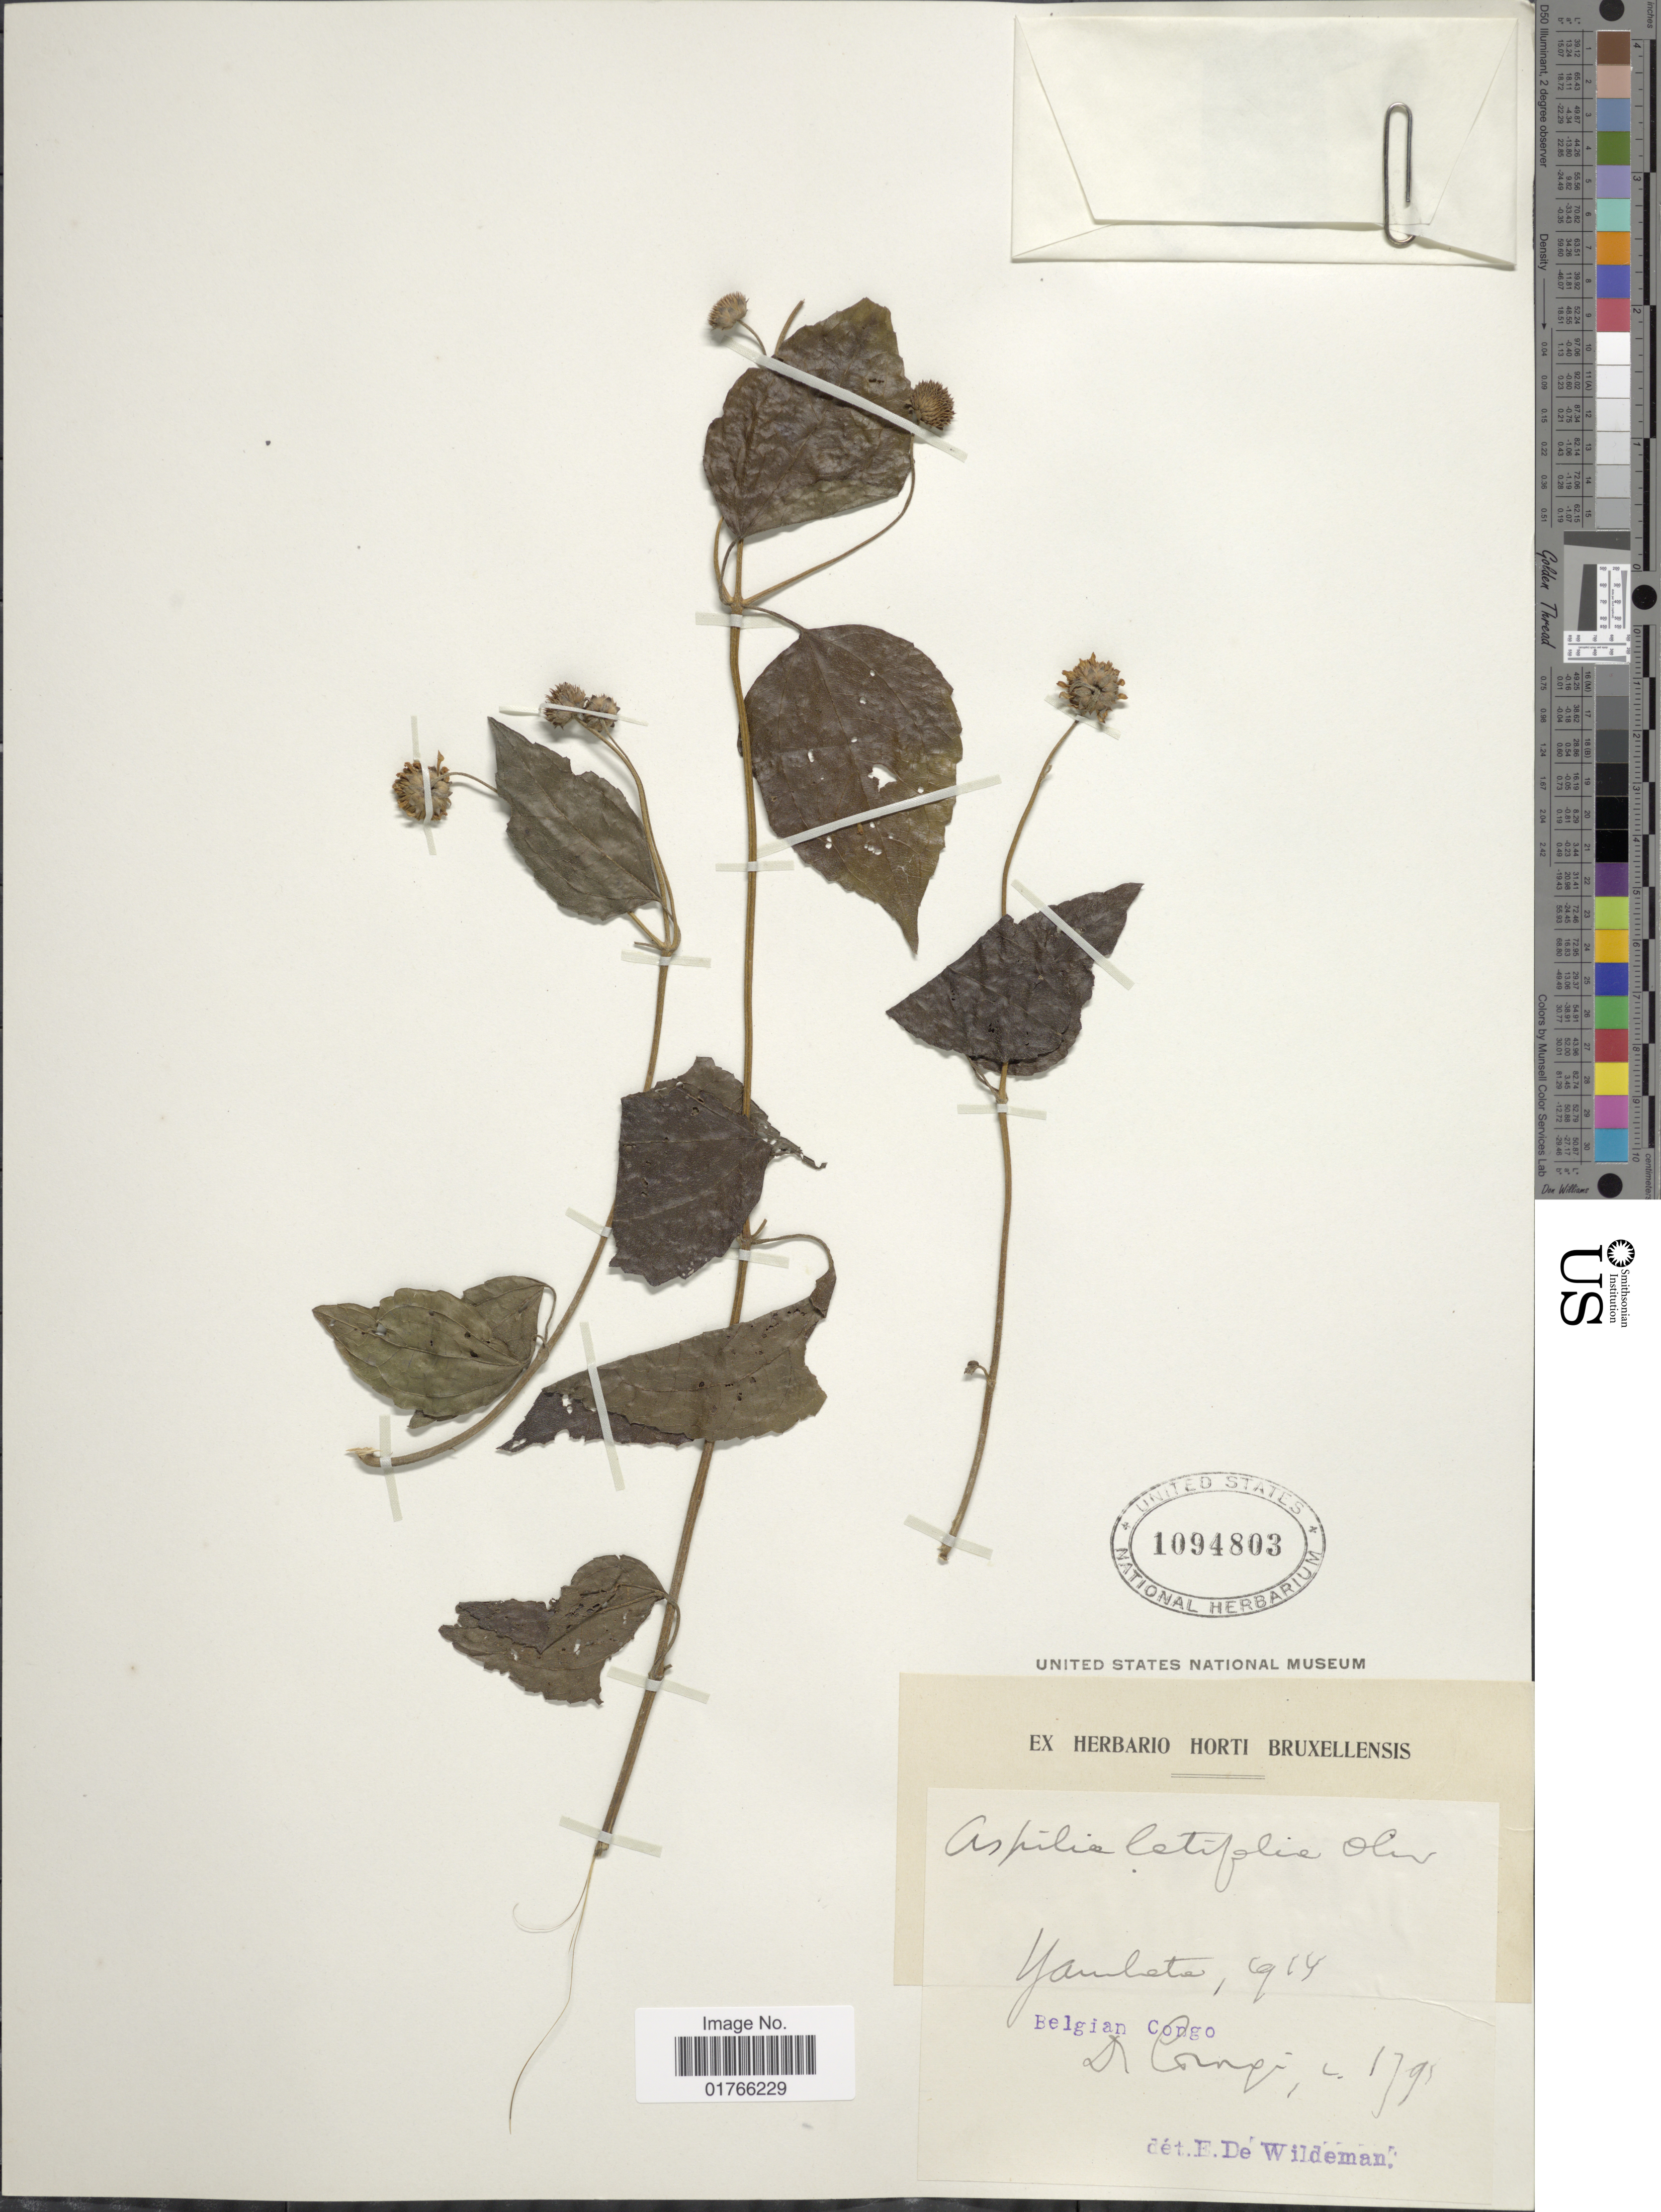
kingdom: Plantae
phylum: Tracheophyta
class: Magnoliopsida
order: Asterales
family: Asteraceae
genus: Aspilia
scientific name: Aspilia latifolia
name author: Oliv. & Hiern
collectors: S. de Giorgi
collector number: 1795*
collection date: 1914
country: Congo, Democratic Republic of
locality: Yamhata, Belgian Congo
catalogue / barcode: US 1094803